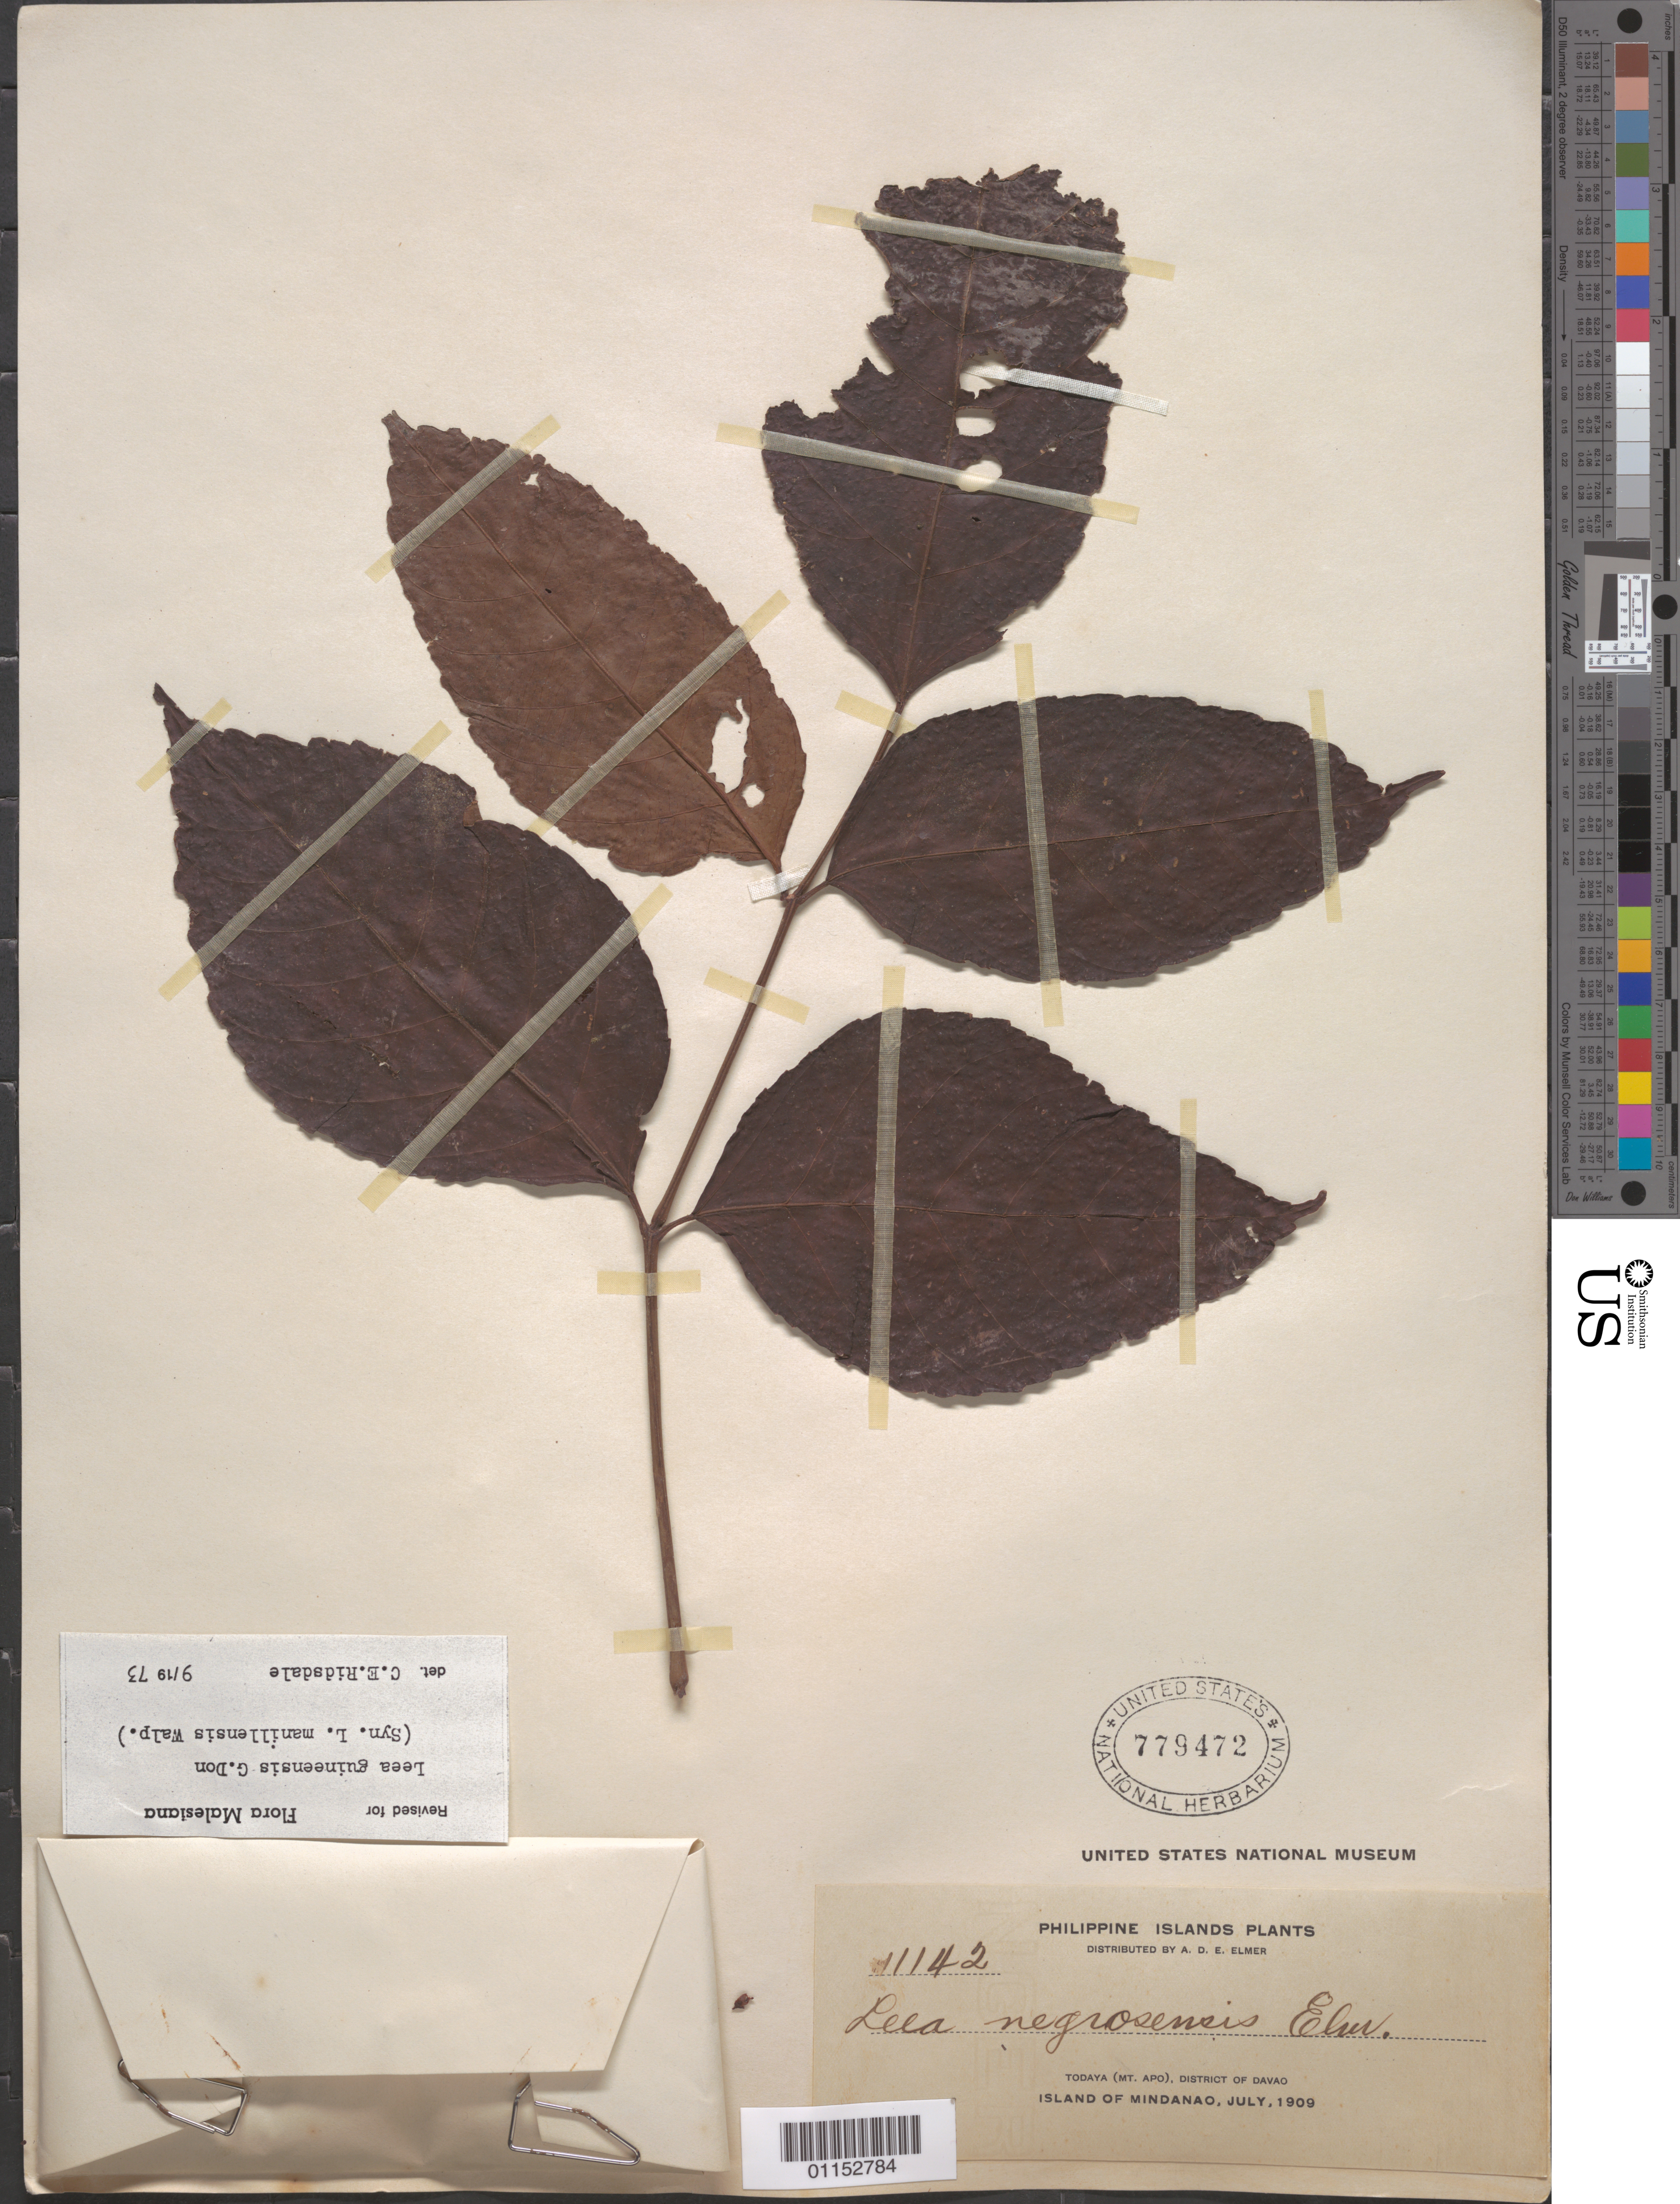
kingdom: Plantae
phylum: Tracheophyta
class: Magnoliopsida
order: Vitales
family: Vitaceae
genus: Leea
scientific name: Leea guineensis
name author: G. Don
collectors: A. D. E. Elmer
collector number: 11142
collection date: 1909-07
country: Philippines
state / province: Davao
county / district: Davao del Sur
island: Mindanao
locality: Todaya, Mt Apo.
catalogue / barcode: US 779472